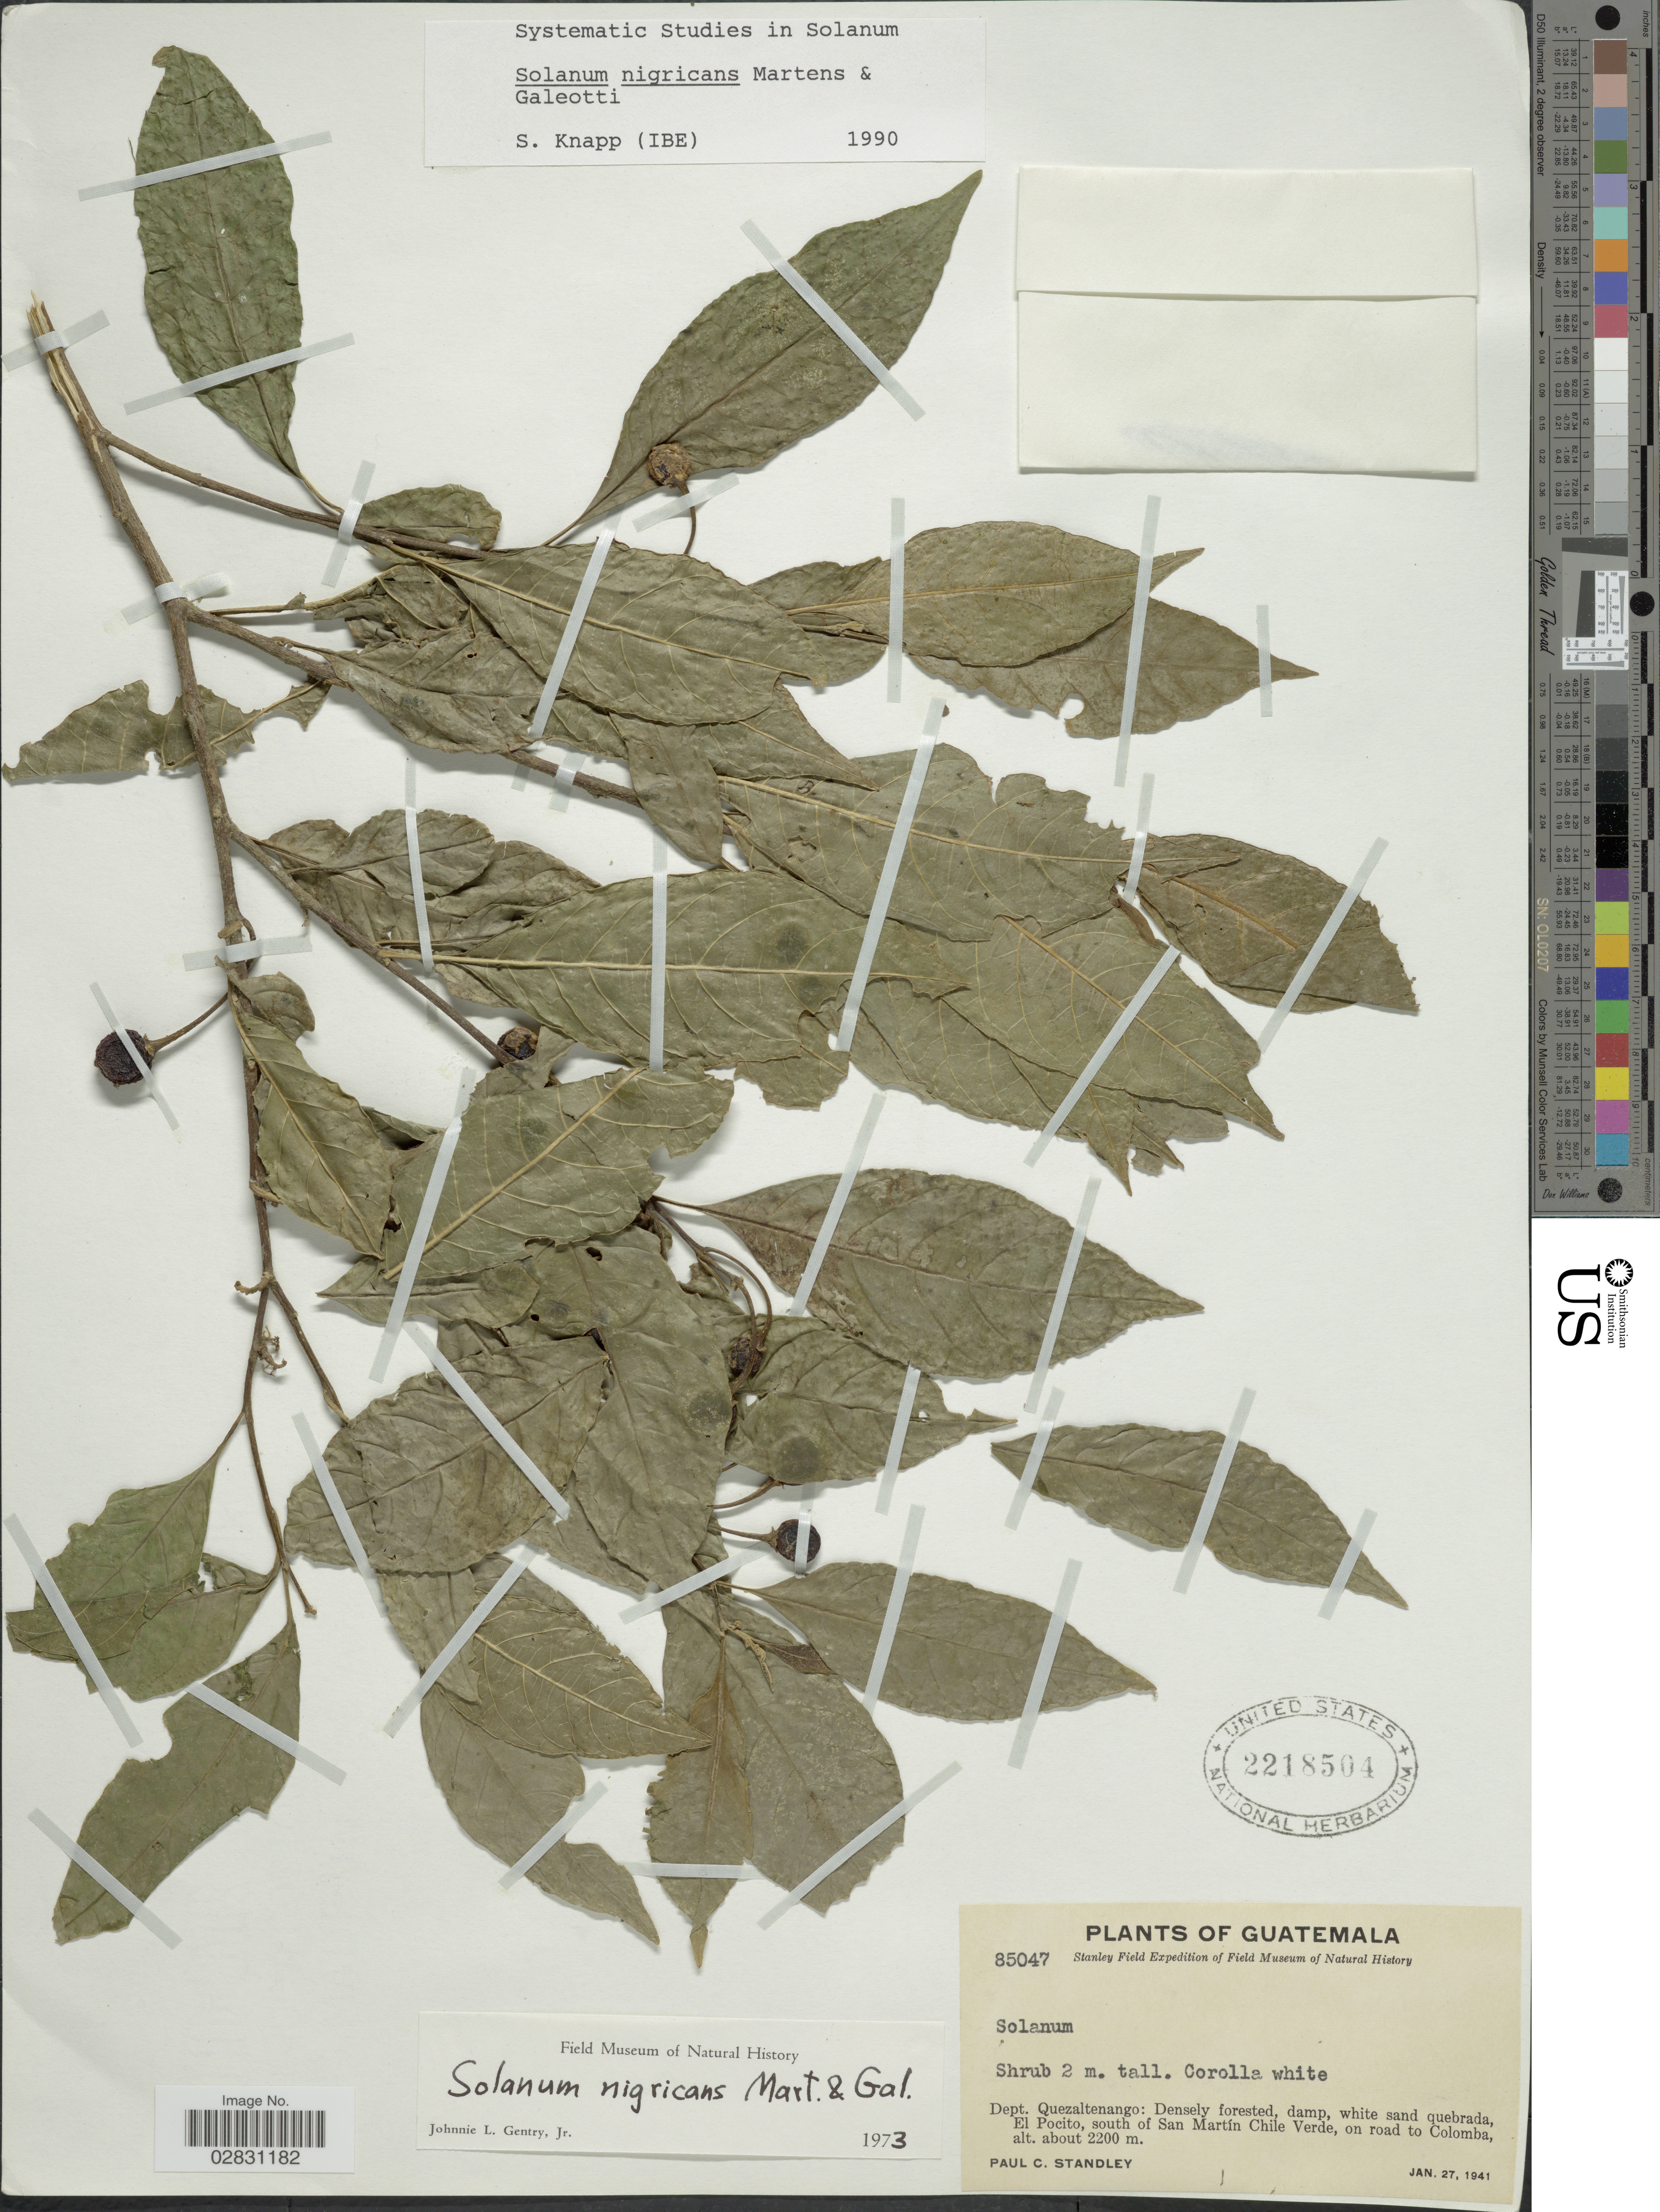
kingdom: Plantae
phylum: Tracheophyta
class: Magnoliopsida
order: Solanales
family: Solanaceae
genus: Solanum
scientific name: Solanum nigricans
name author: M. Martens & Galeotti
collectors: P. C. Standley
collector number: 85047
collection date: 1941-01-27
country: Guatemala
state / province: Quetzaltenango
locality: Dept. Quezaltenango: El Pocito, south of San Martín Chile Verde, on road to Colomba.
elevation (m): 2200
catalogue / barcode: US 2218504